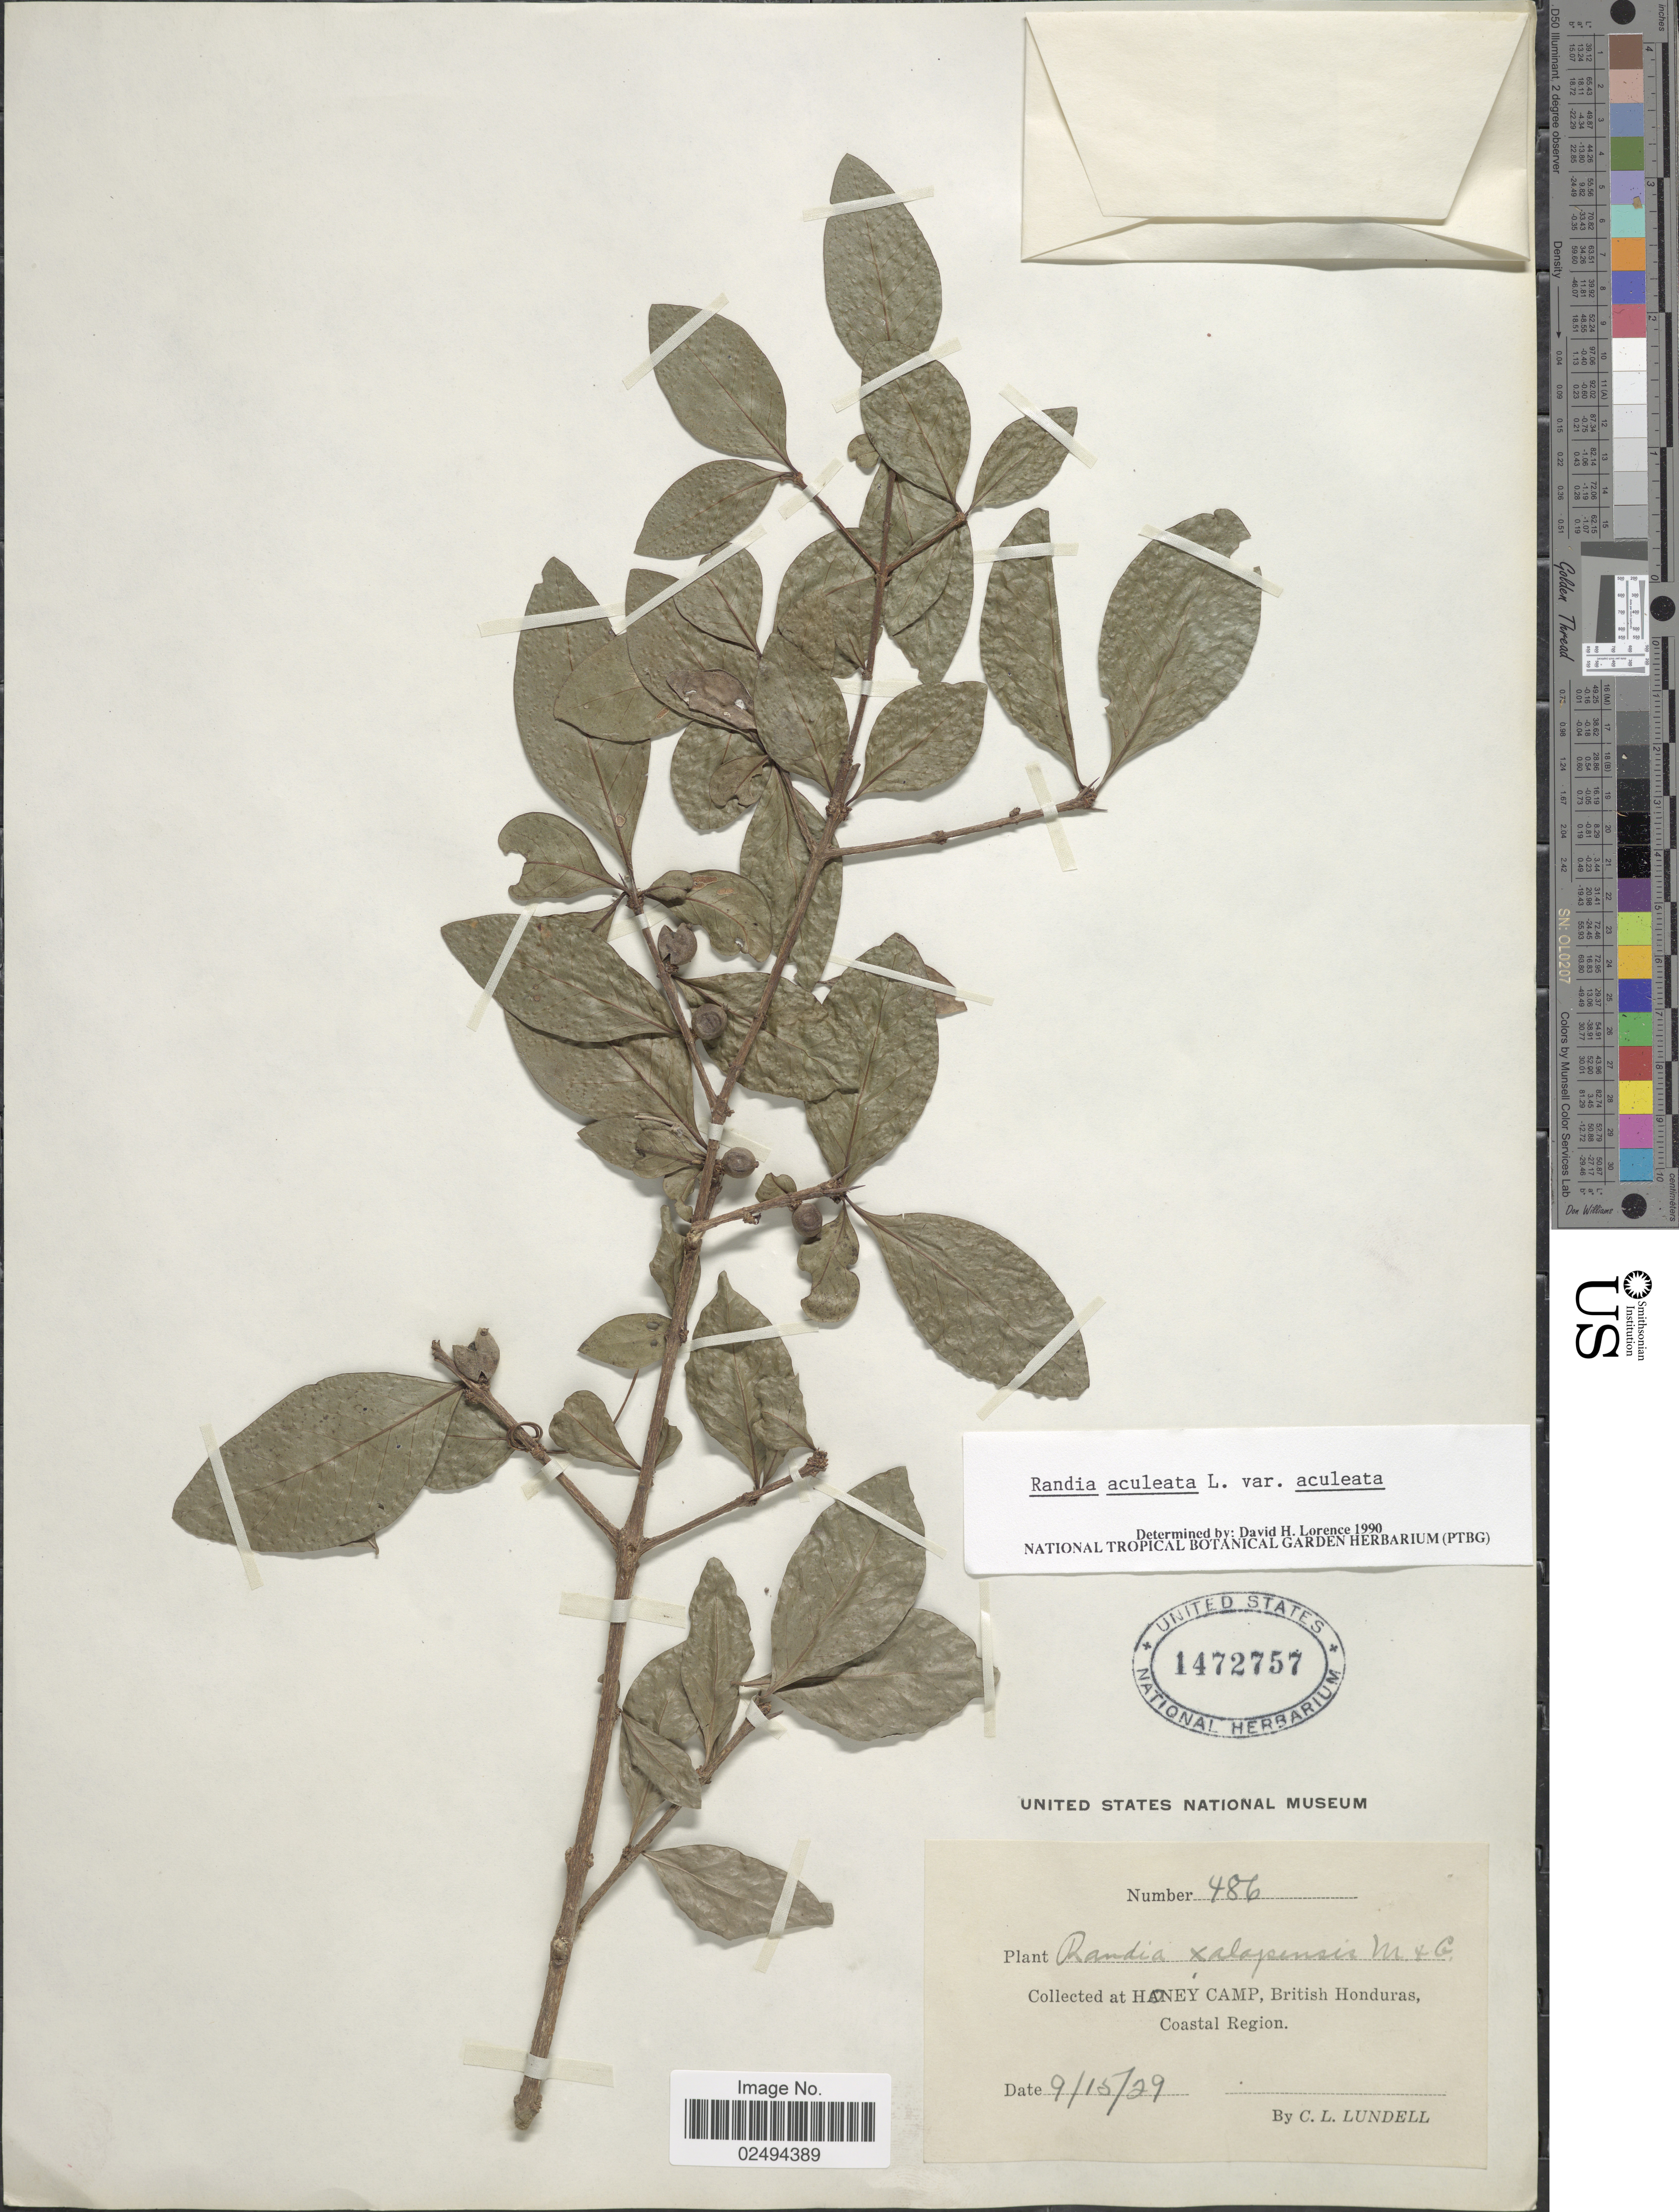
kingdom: Plantae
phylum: Tracheophyta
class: Magnoliopsida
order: Gentianales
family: Rubiaceae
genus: Randia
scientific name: Randia aculeata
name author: L.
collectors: C. L. Lundell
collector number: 486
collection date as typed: Transcribed d/m/y: 15/9/29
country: Belize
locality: Honey Camp, British Honduras, Coastal Region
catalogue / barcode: US 1472757